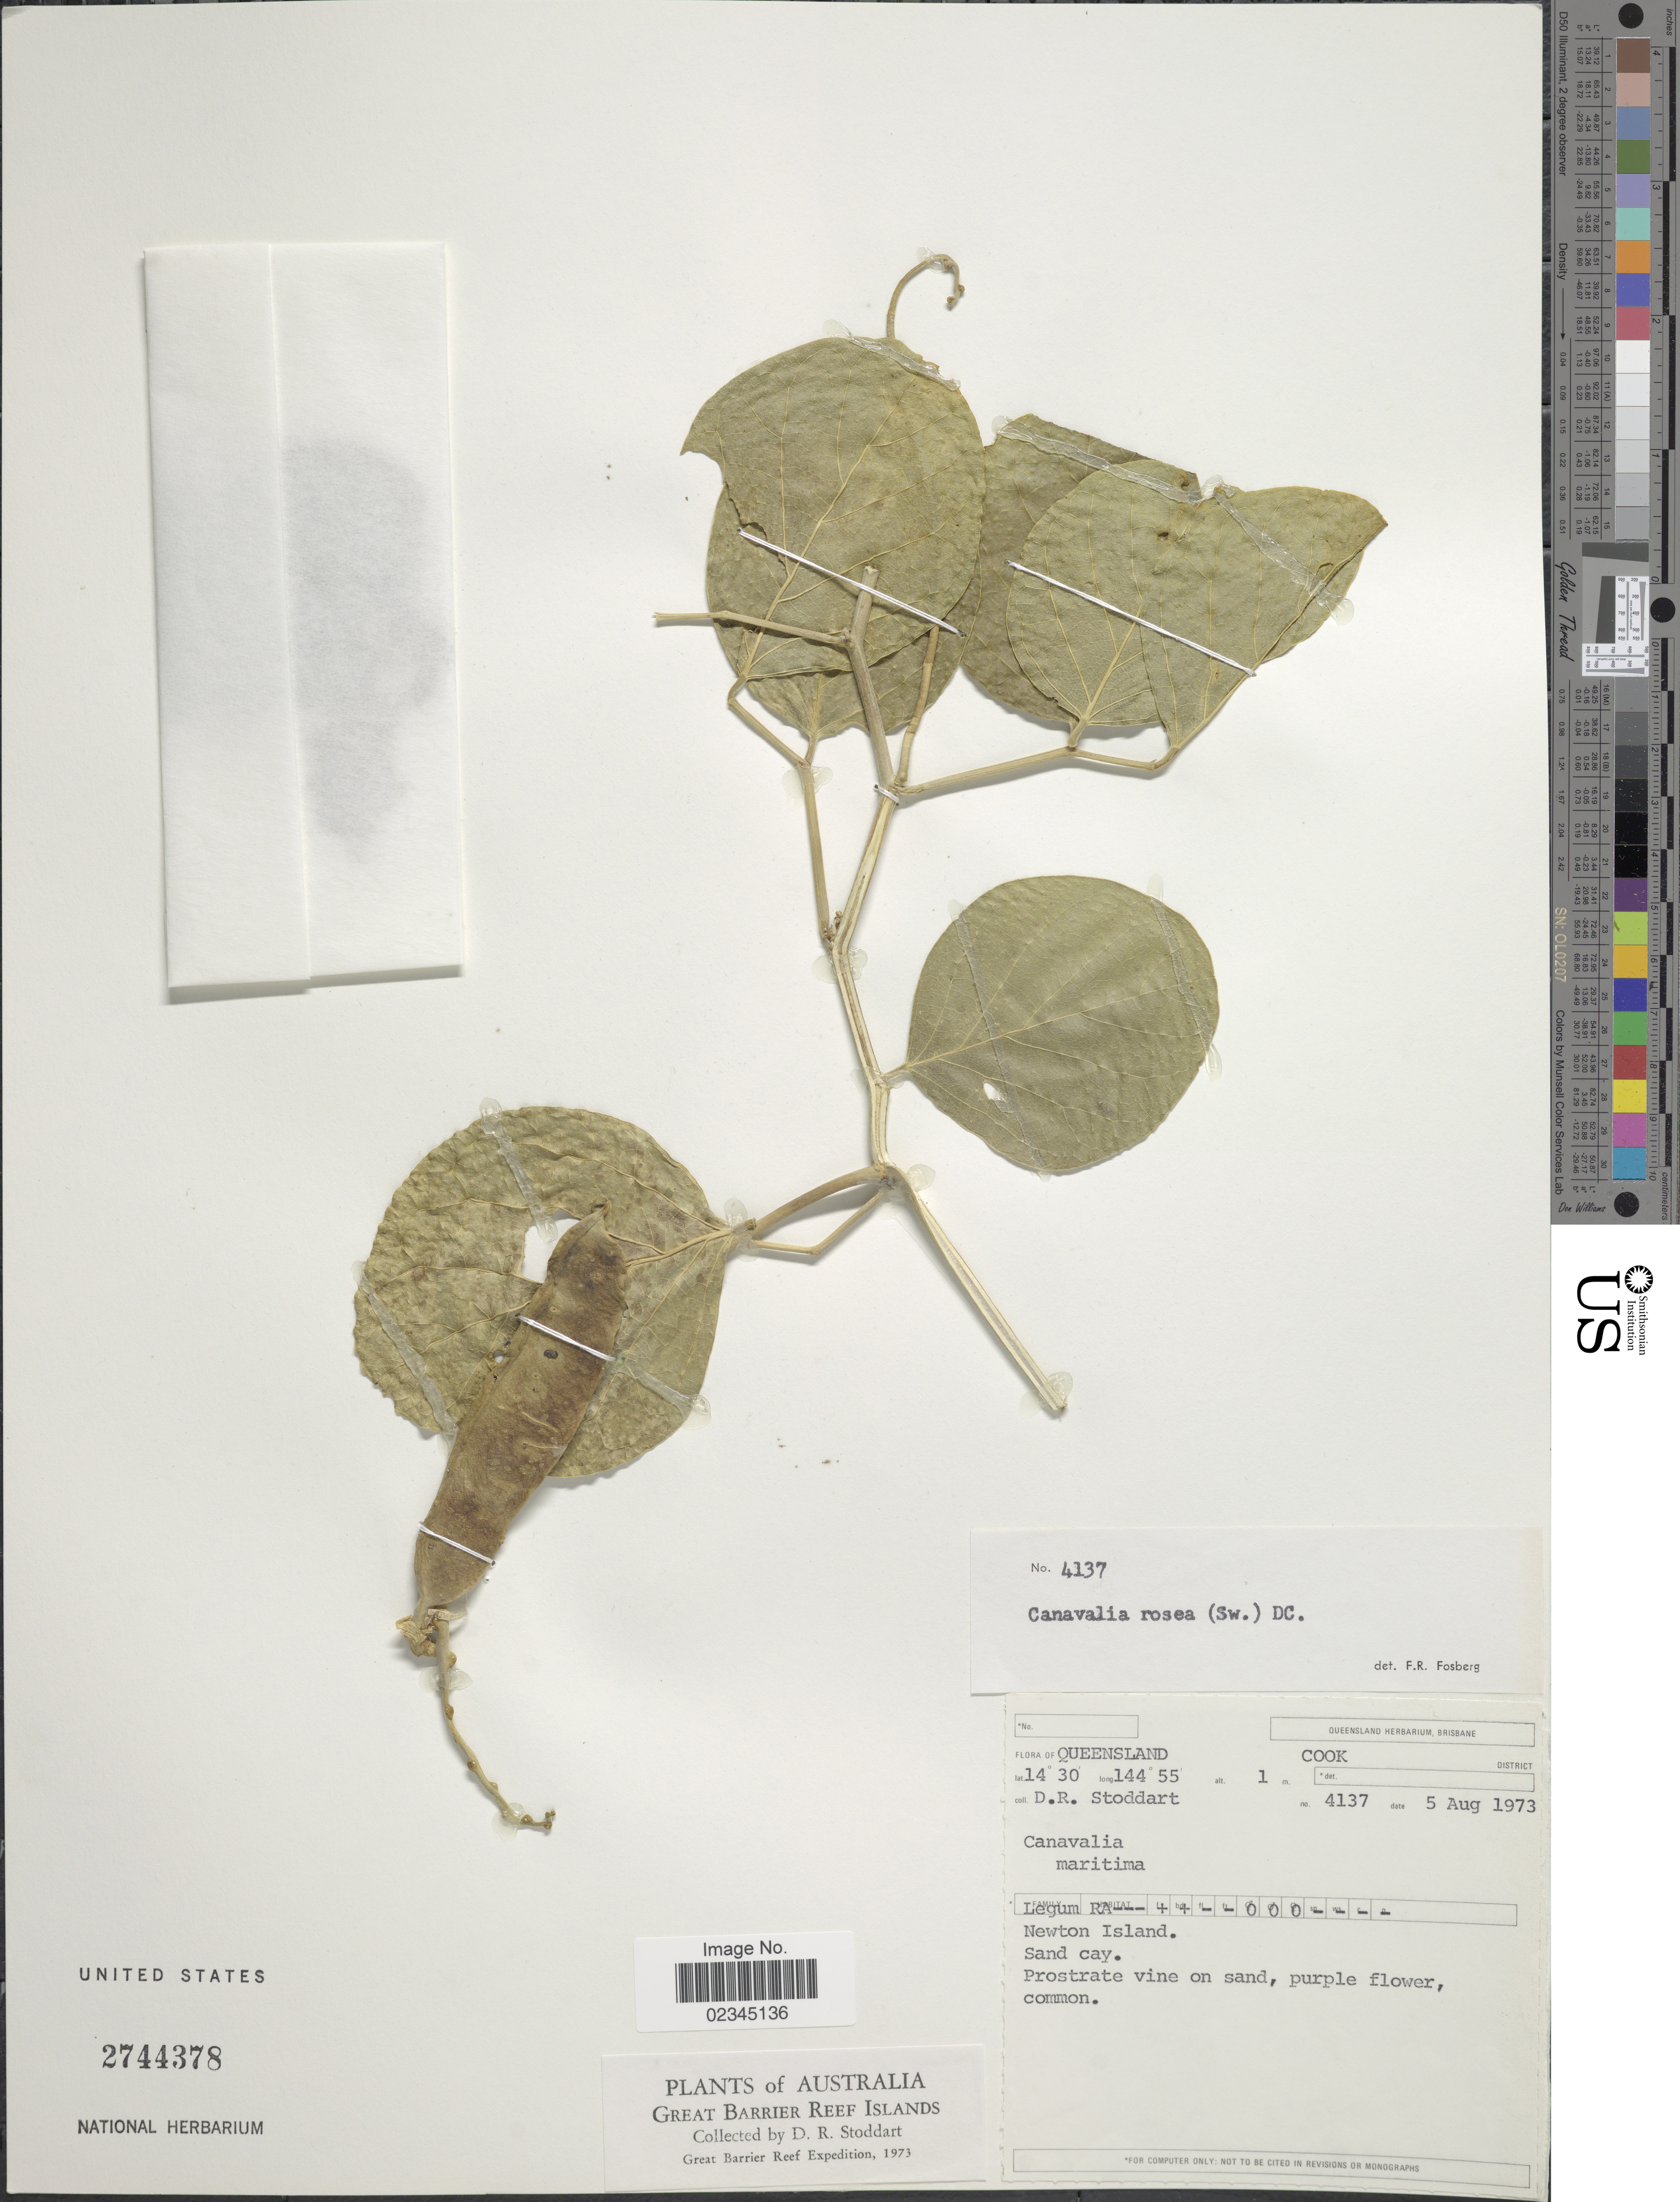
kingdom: Plantae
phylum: Tracheophyta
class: Magnoliopsida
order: Fabales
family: Fabaceae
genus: Canavalia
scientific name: Canavalia rosea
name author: (Sw.) DC.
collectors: D. R. Stoddart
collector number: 4137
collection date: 1973-08-05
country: Australia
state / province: Queensland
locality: Queensland, Cook District. Newton Island.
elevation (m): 1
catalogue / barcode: US 2744378